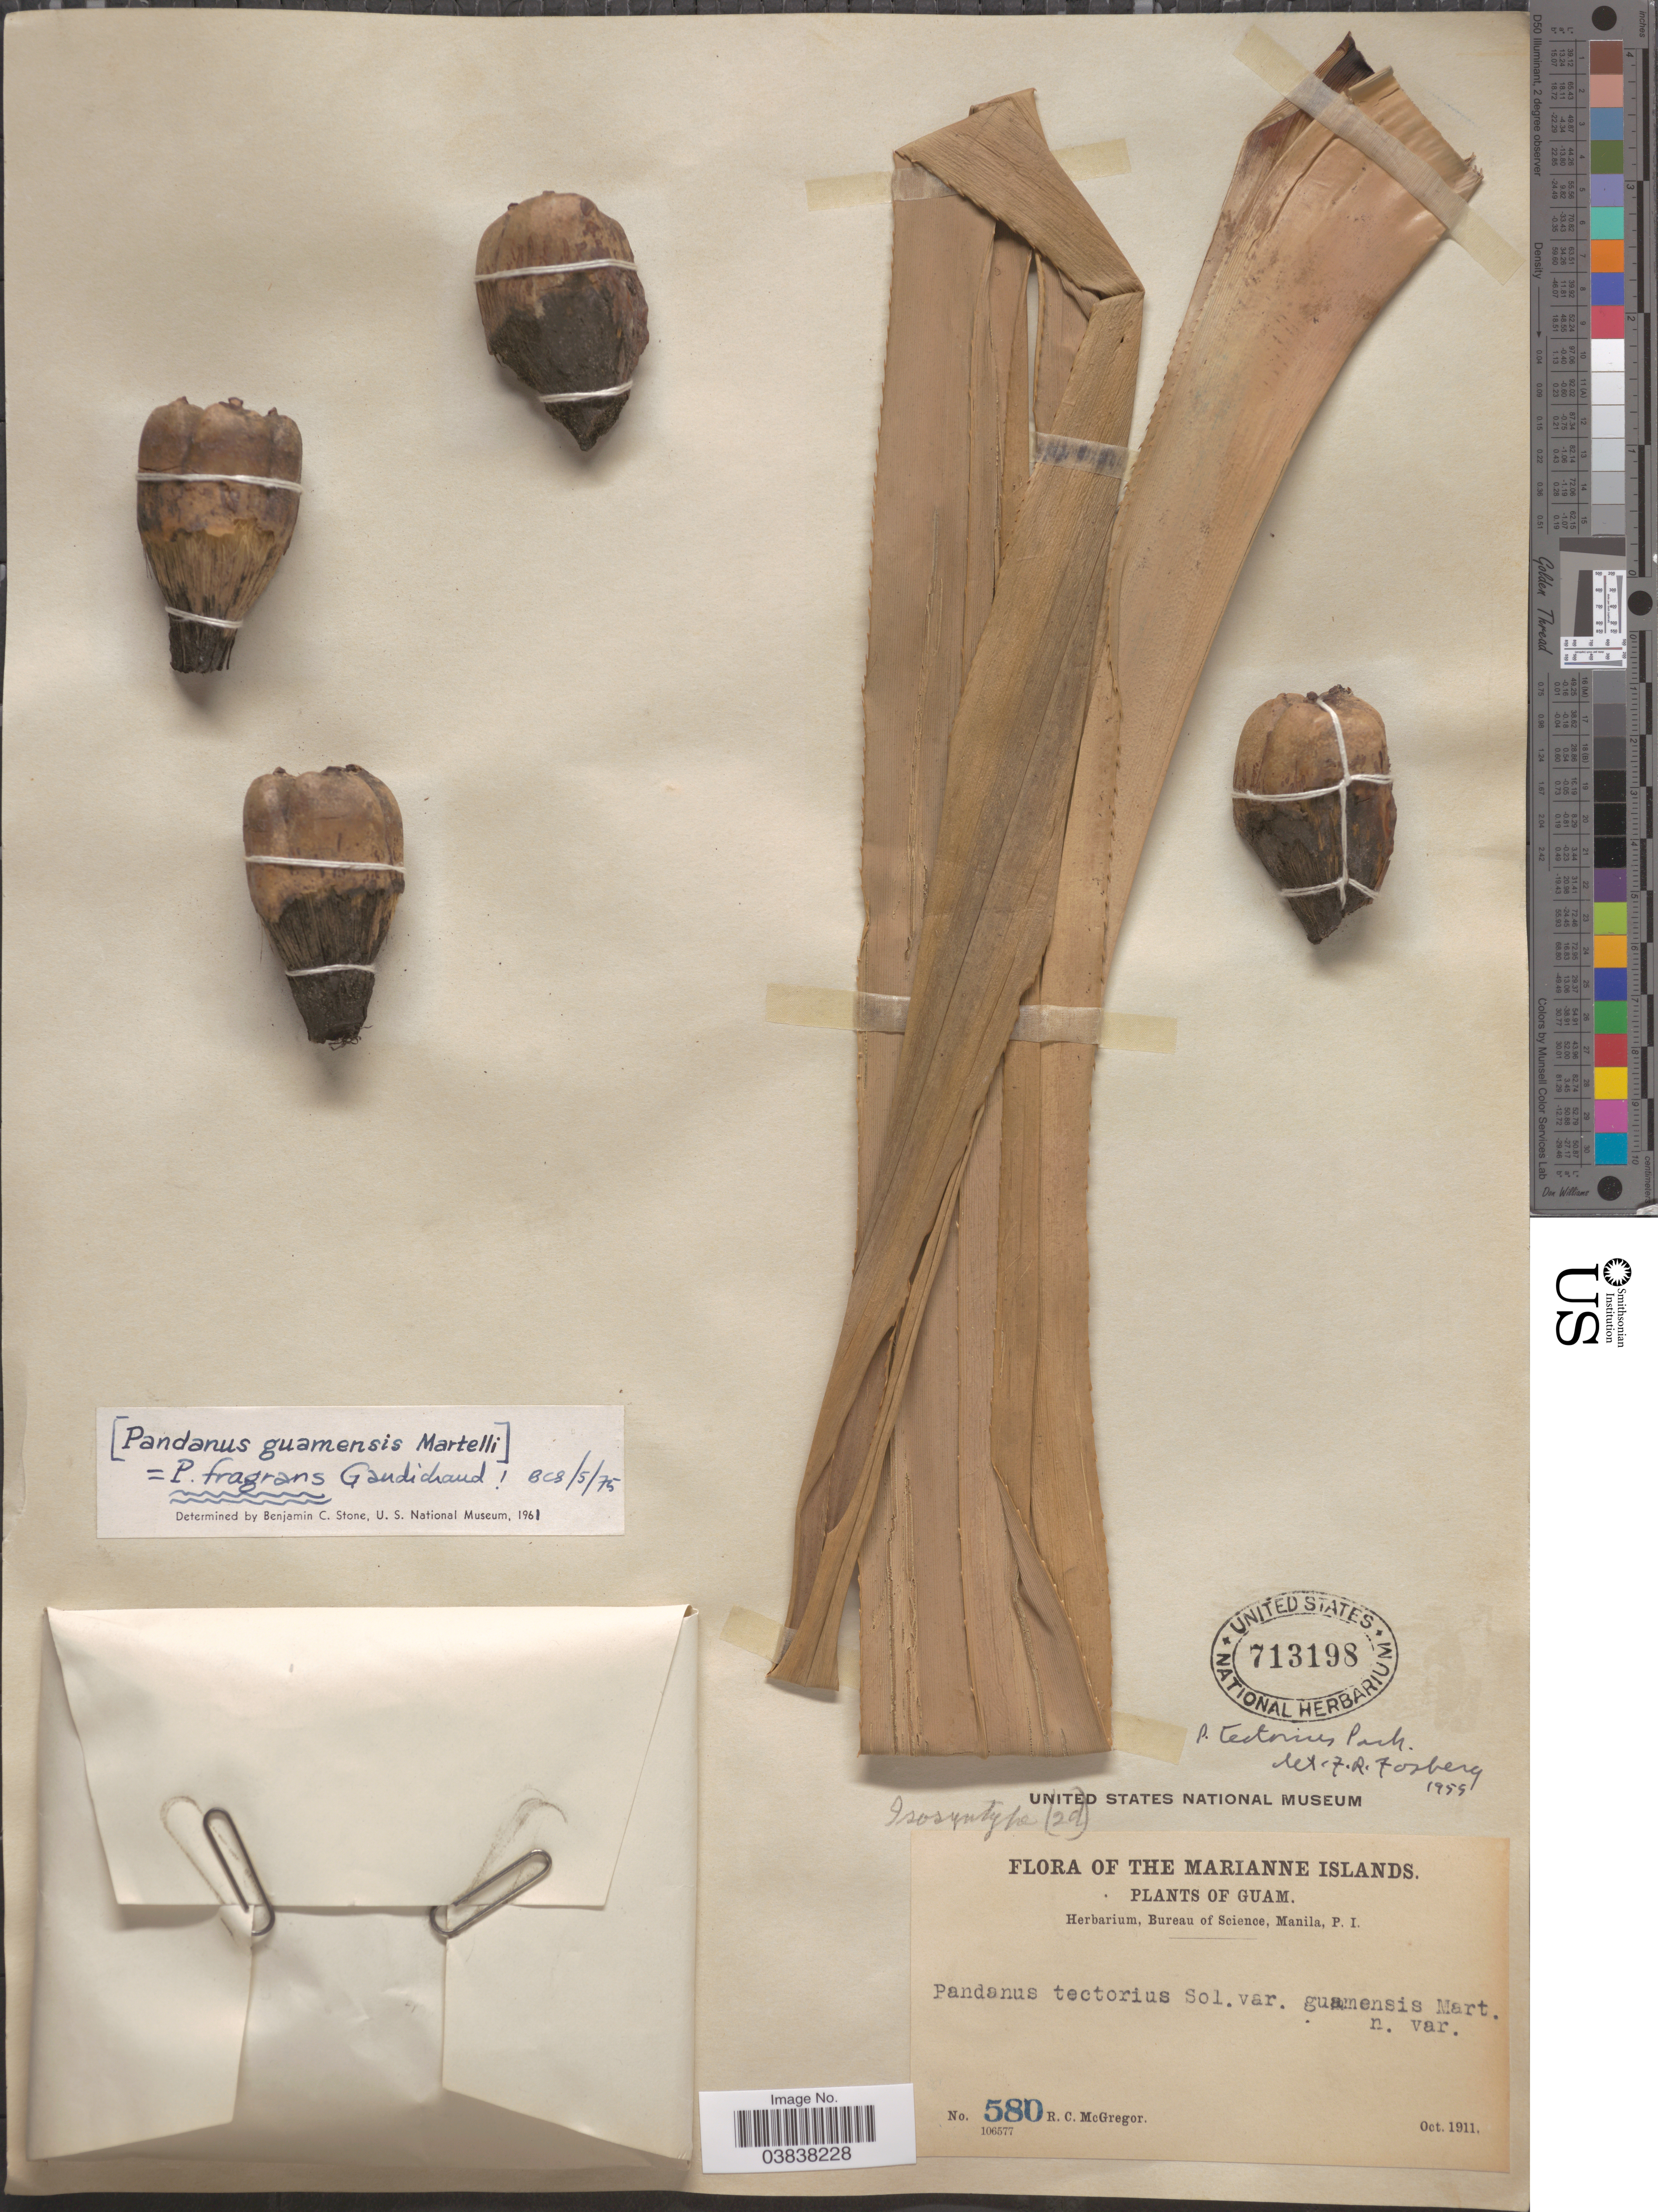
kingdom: Plantae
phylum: Tracheophyta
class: Liliopsida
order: Pandanales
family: Pandanaceae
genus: Pandanus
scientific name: Pandanus tectorius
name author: Parkinson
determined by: Strong, Mark T., (BOT), Smithsonian Institution - National Museum of Natural History (UNITED STATES)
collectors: R. C. McGregor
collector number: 580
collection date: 1911-10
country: Guam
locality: Marianne Islands.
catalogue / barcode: US 713198